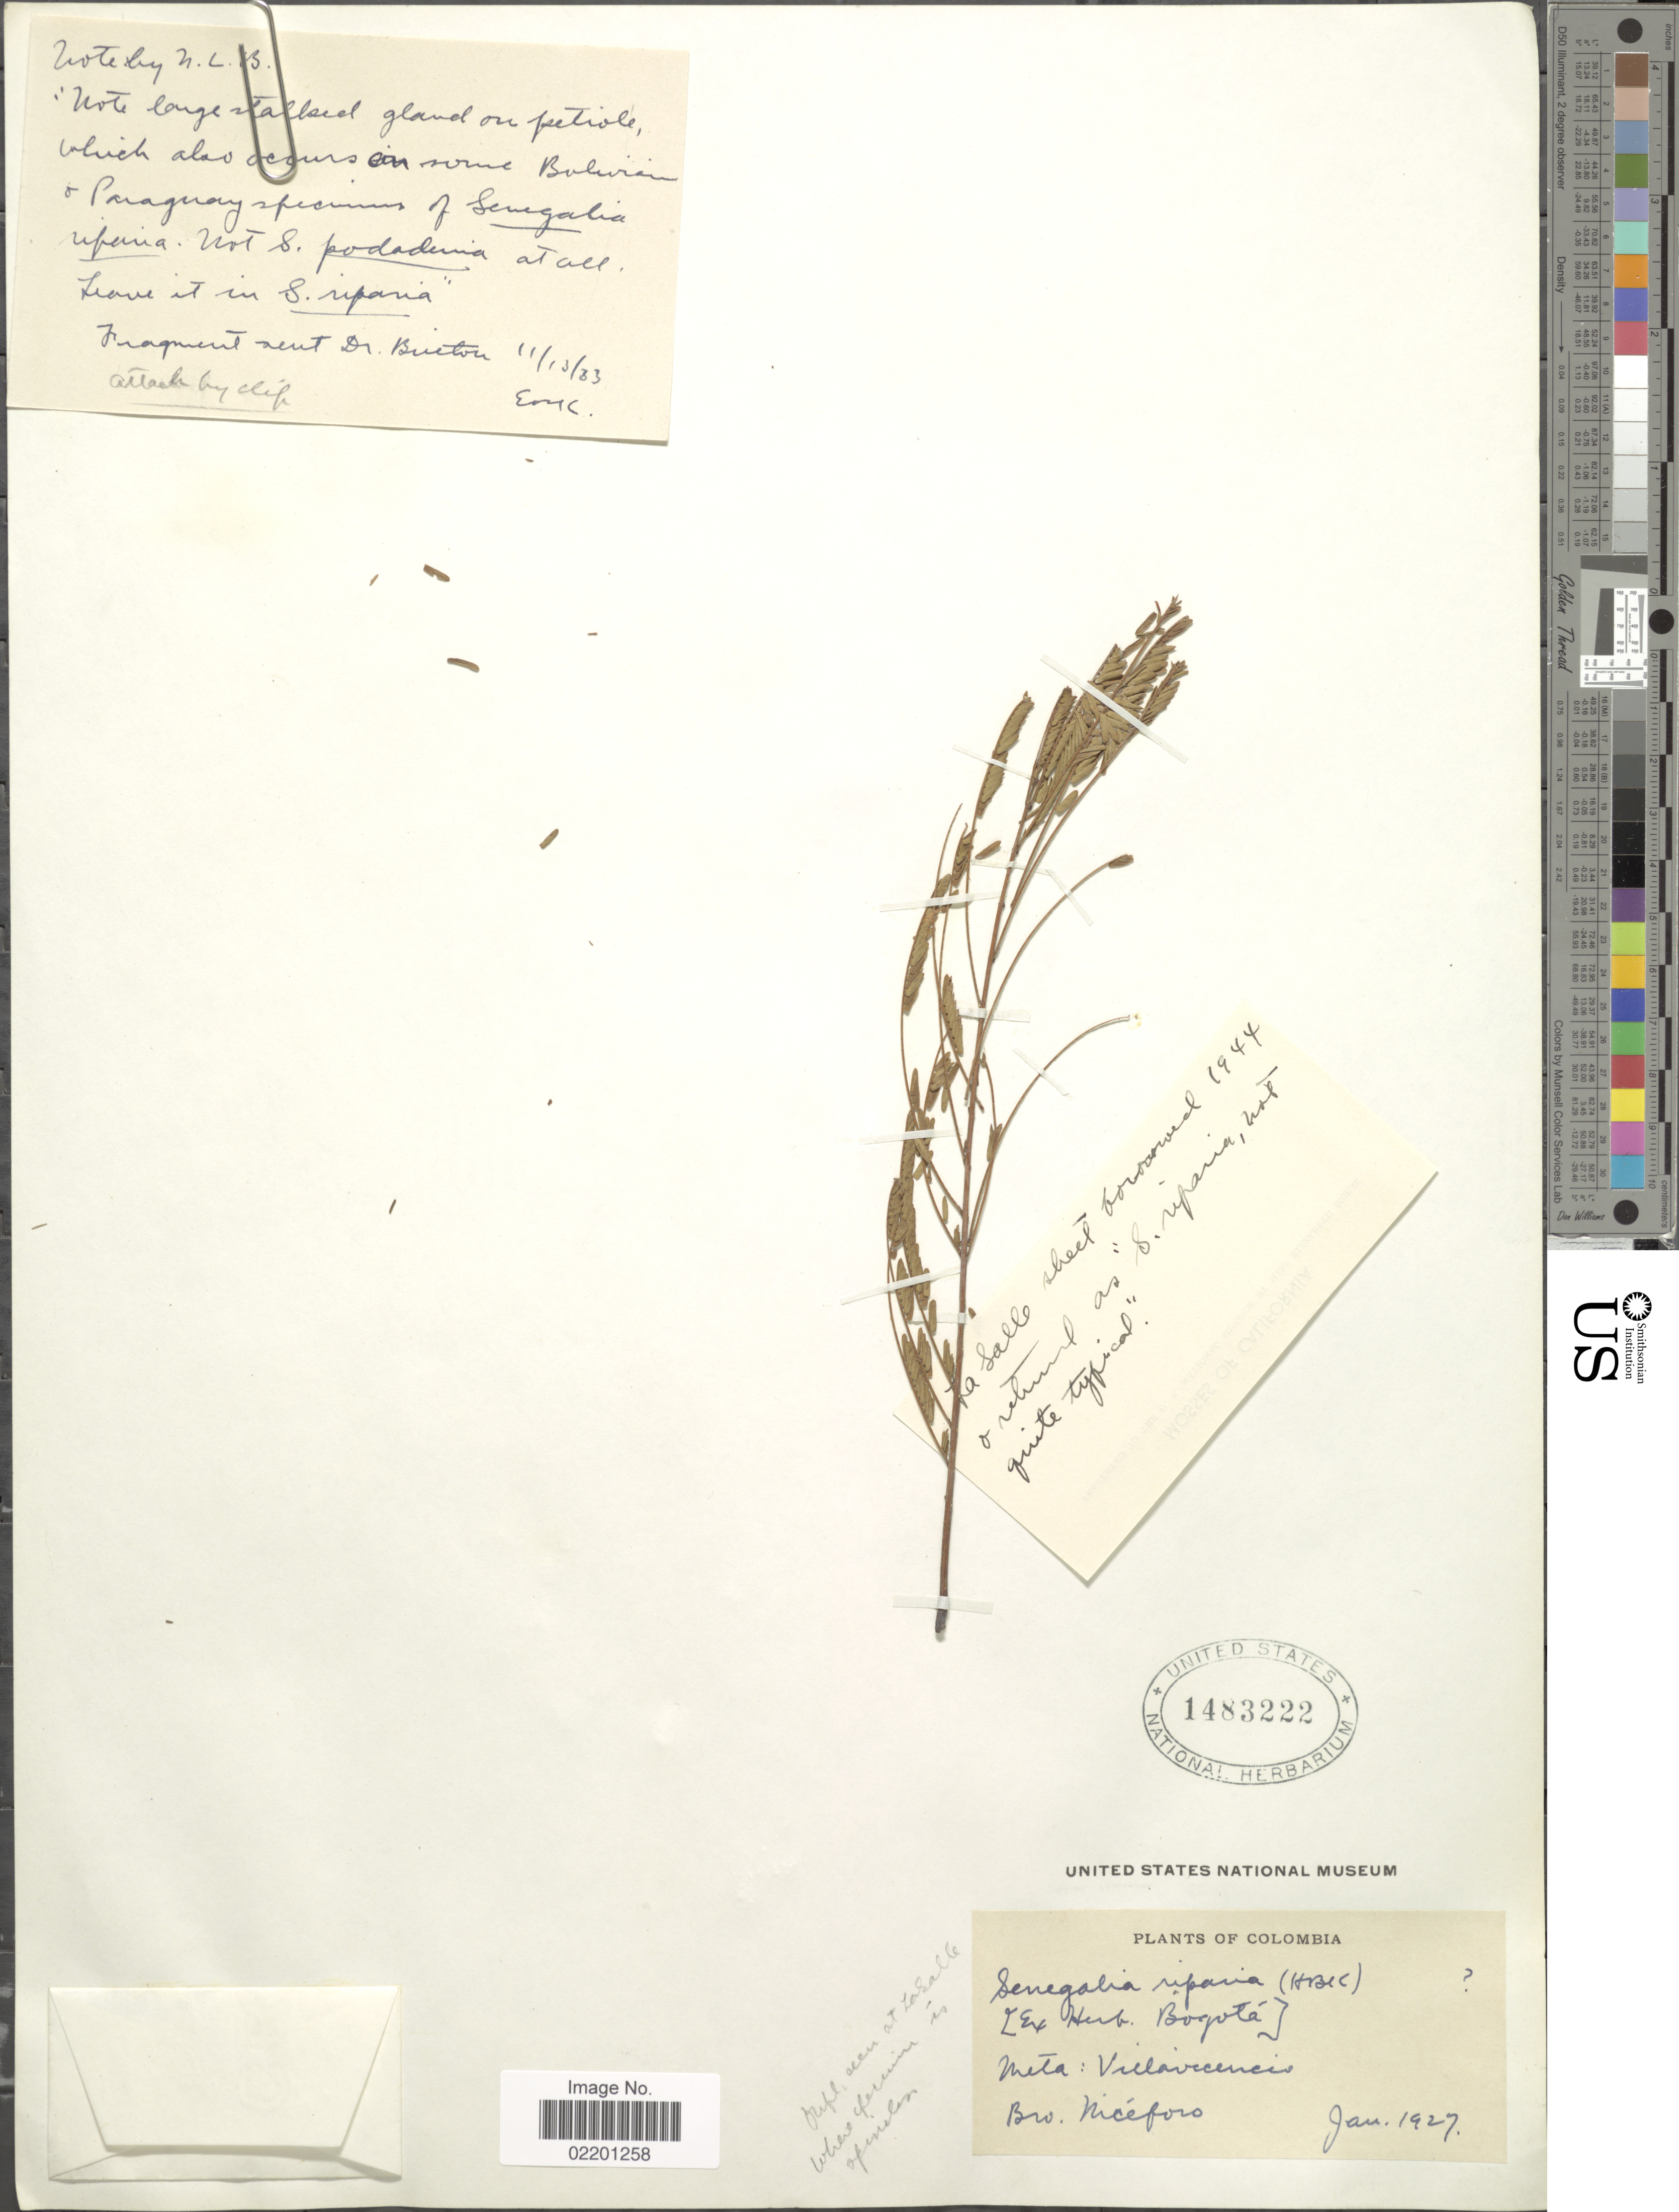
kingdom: Plantae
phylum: Tracheophyta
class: Magnoliopsida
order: Fabales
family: Fabaceae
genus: Senegalia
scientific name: Senegalia riparia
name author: (Kunth) Britton & Rose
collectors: M. Niceforo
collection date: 1927-01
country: Colombia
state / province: Meta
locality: Meta: Villavicencio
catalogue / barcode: US 1483222